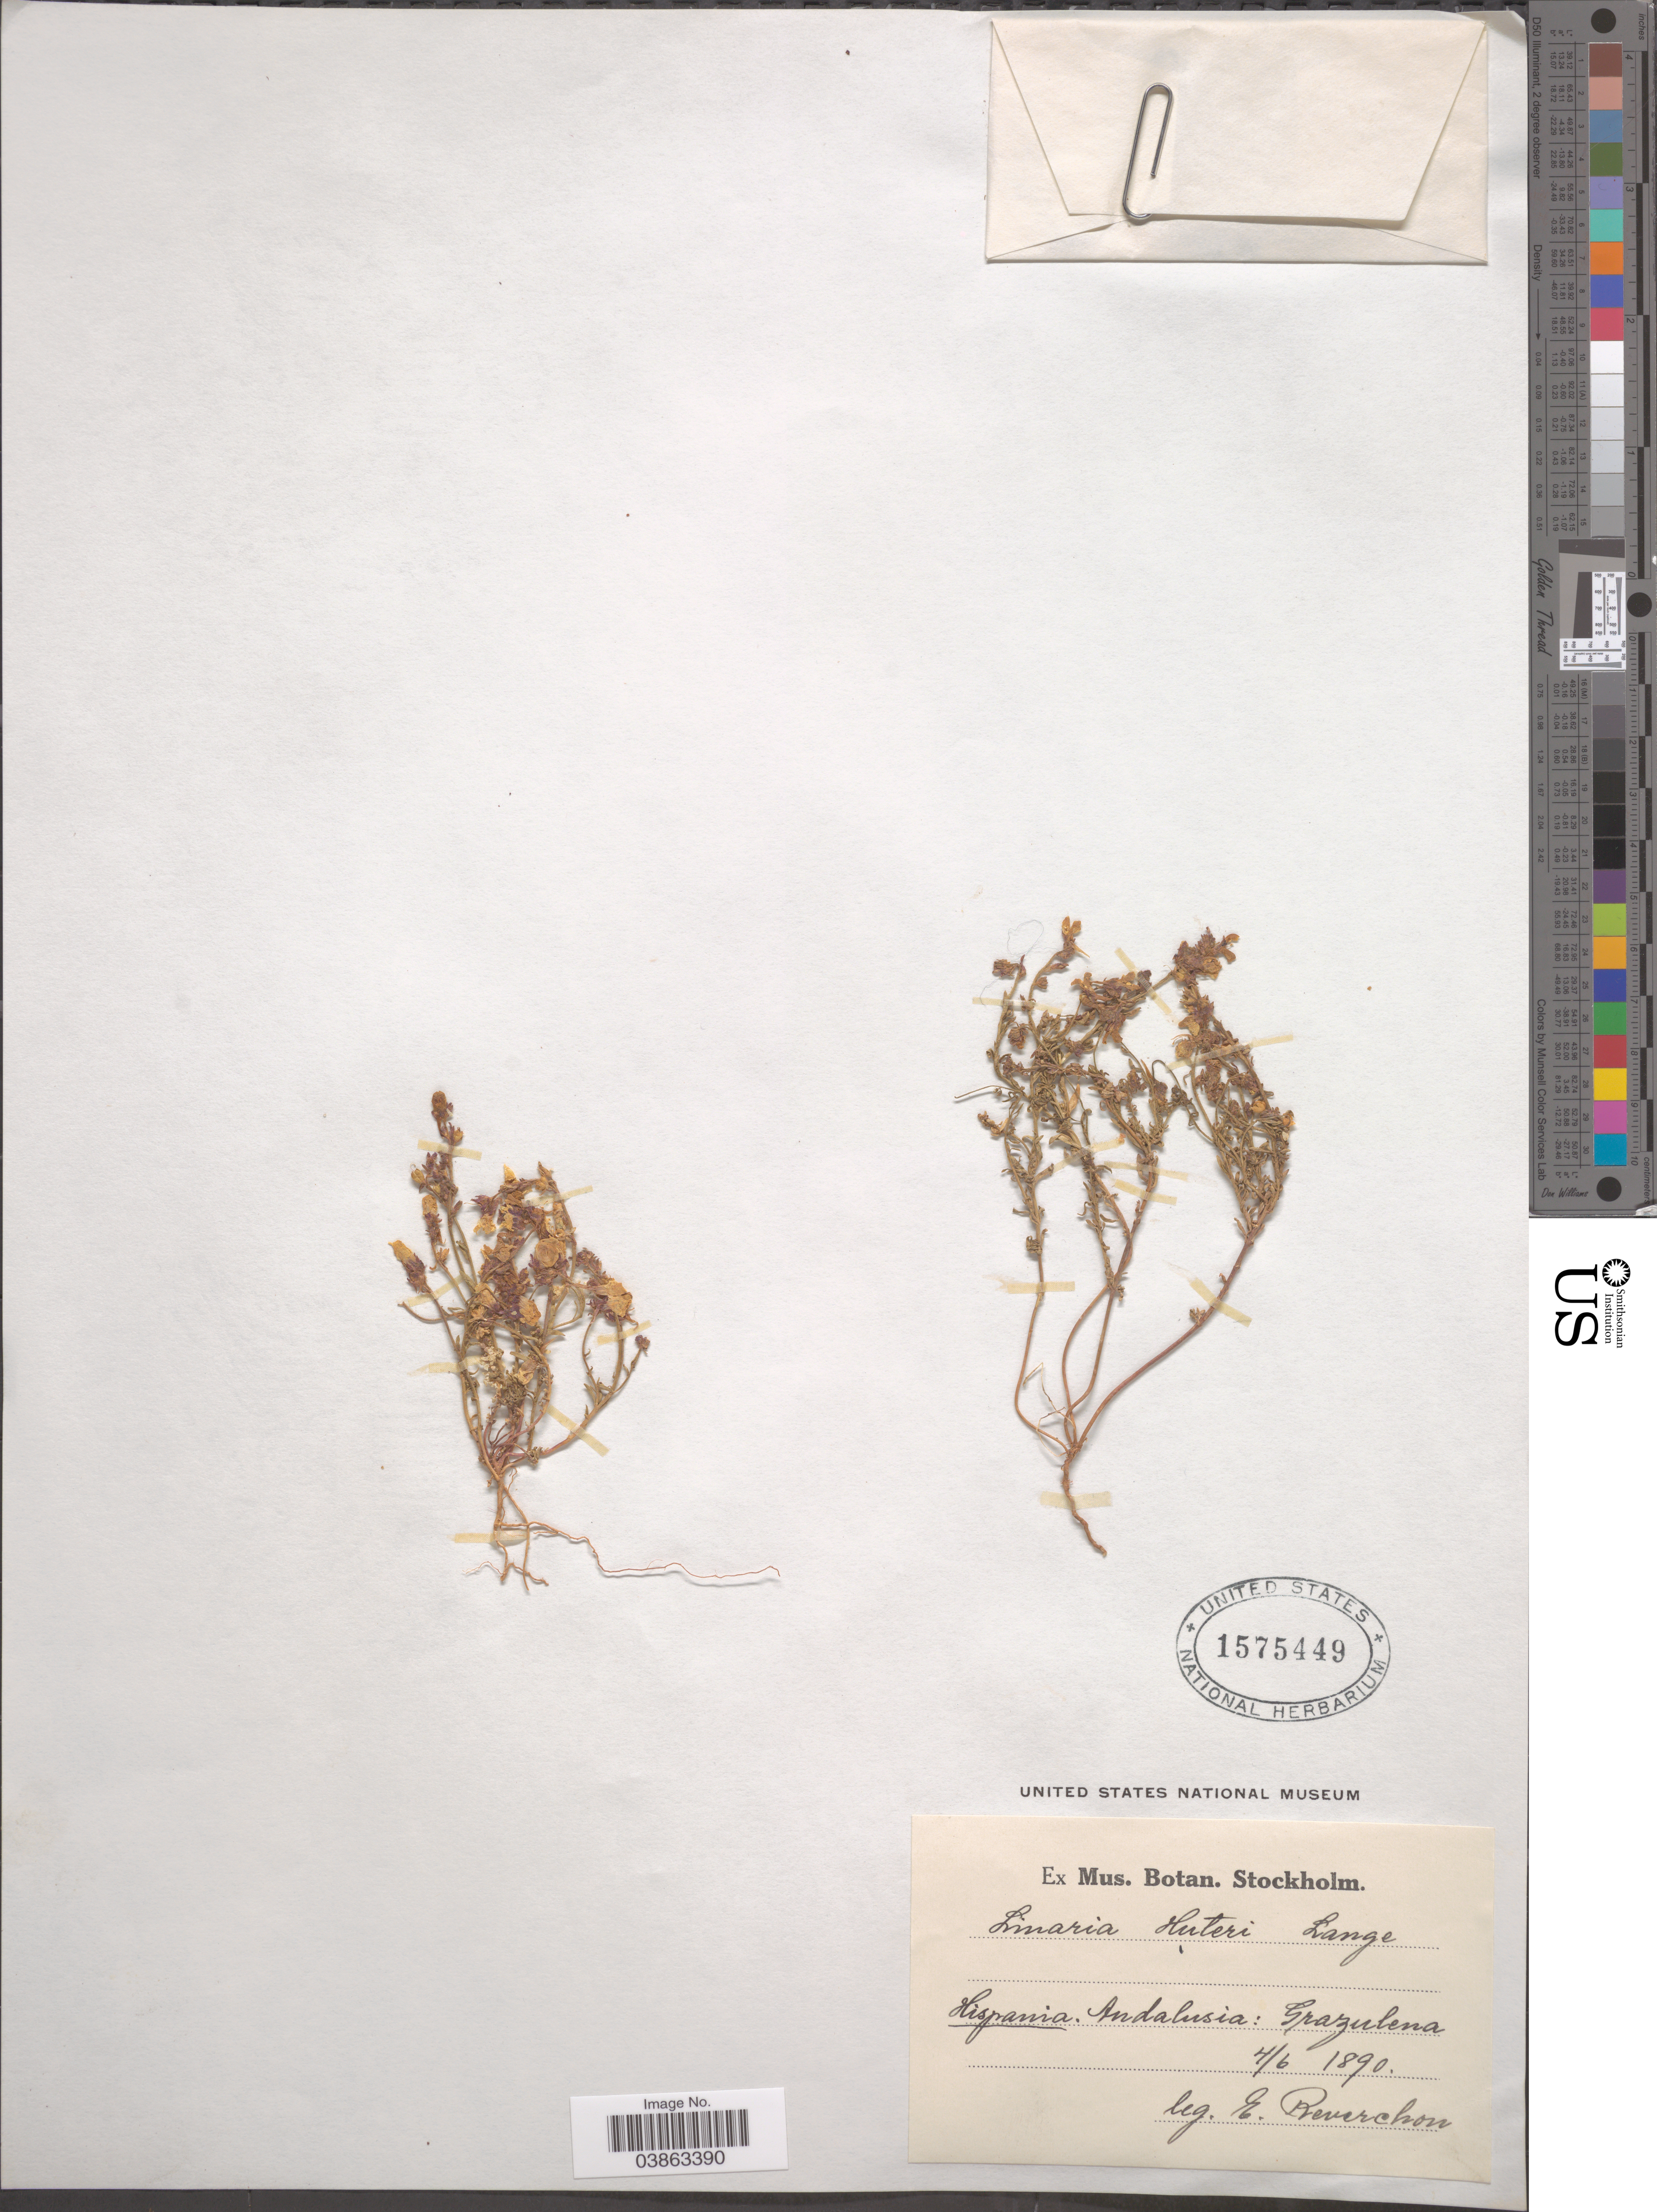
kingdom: Plantae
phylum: Tracheophyta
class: Magnoliopsida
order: Lamiales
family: Plantaginaceae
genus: Linaria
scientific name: Linaria huteri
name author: Lange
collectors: E. Reverchon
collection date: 1890-06-04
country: Spain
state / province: Andalucía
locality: Hispania. Andalusia: Grazulena.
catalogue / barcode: US 1575449